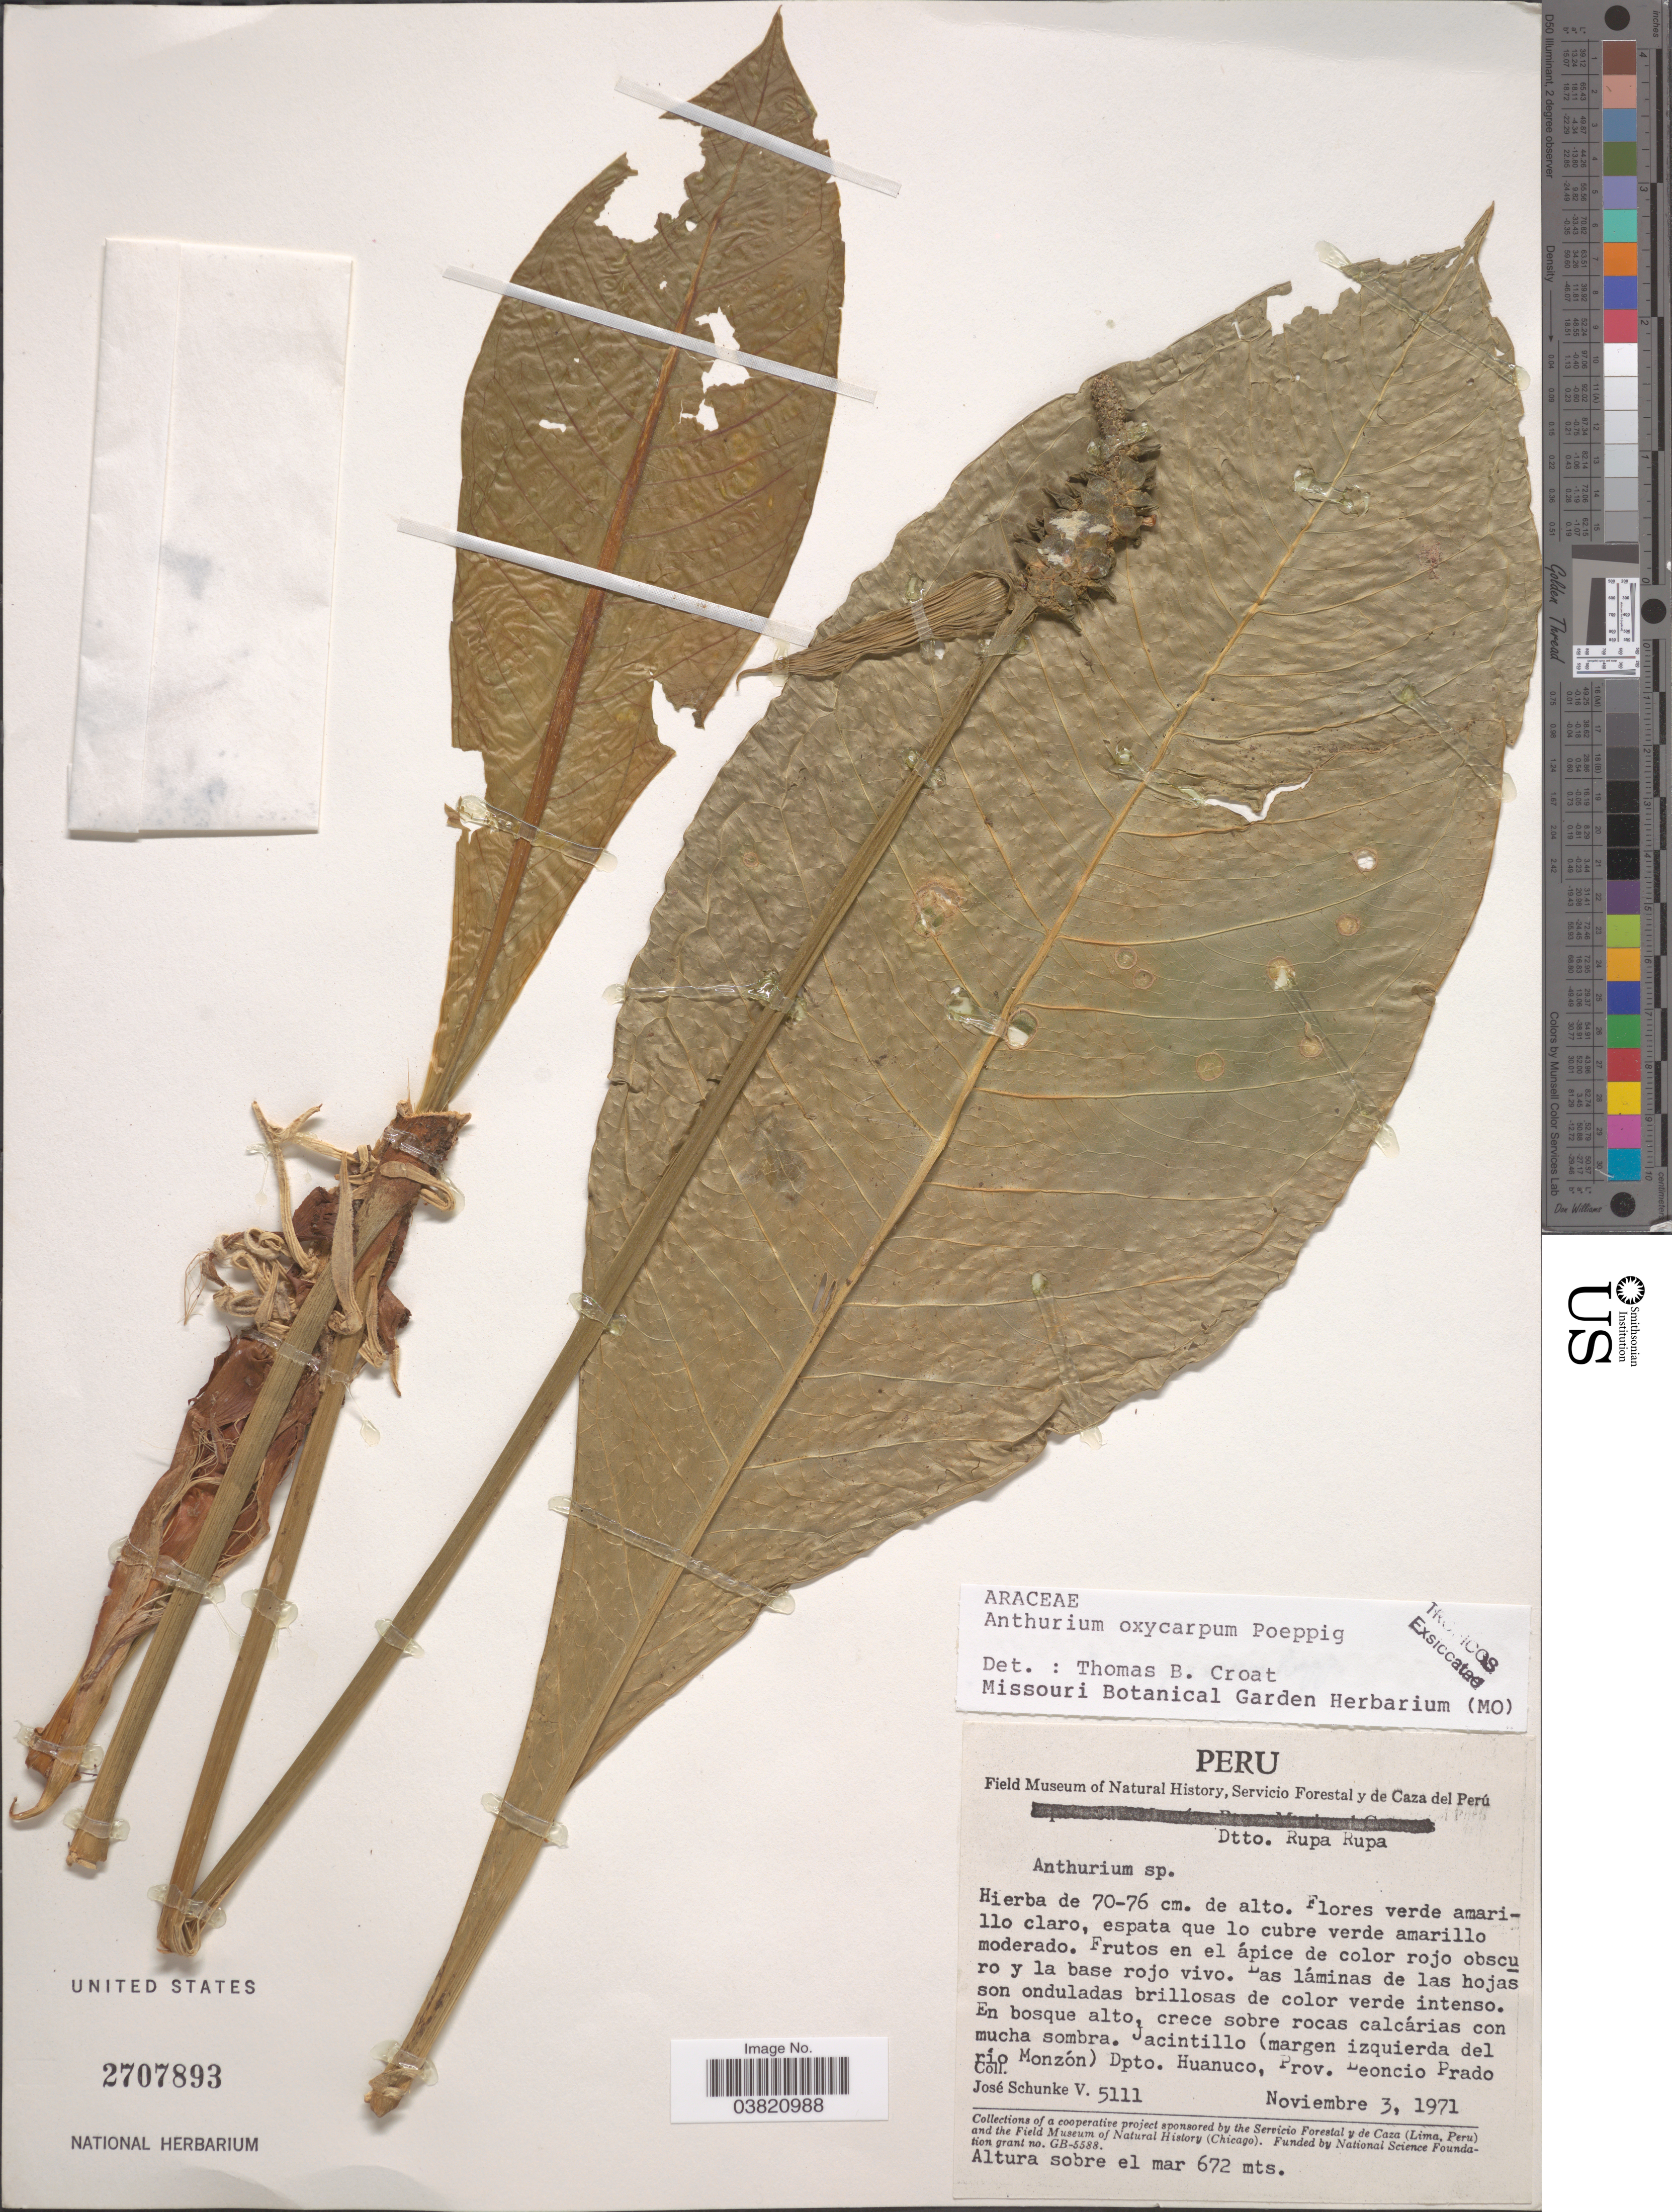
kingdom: Plantae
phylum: Tracheophyta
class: Liliopsida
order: Alismatales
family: Araceae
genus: Anthurium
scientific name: Anthurium oxycarpum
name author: Poepp.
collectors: J. Schunke Vigo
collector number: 5111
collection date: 1971-11-03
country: Peru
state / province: Huánuco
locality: Jacintillo (margen izquierda del río Monzón).Dpto. Huanuco, Prov. Leoncio Prado.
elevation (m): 672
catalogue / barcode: US 2707893